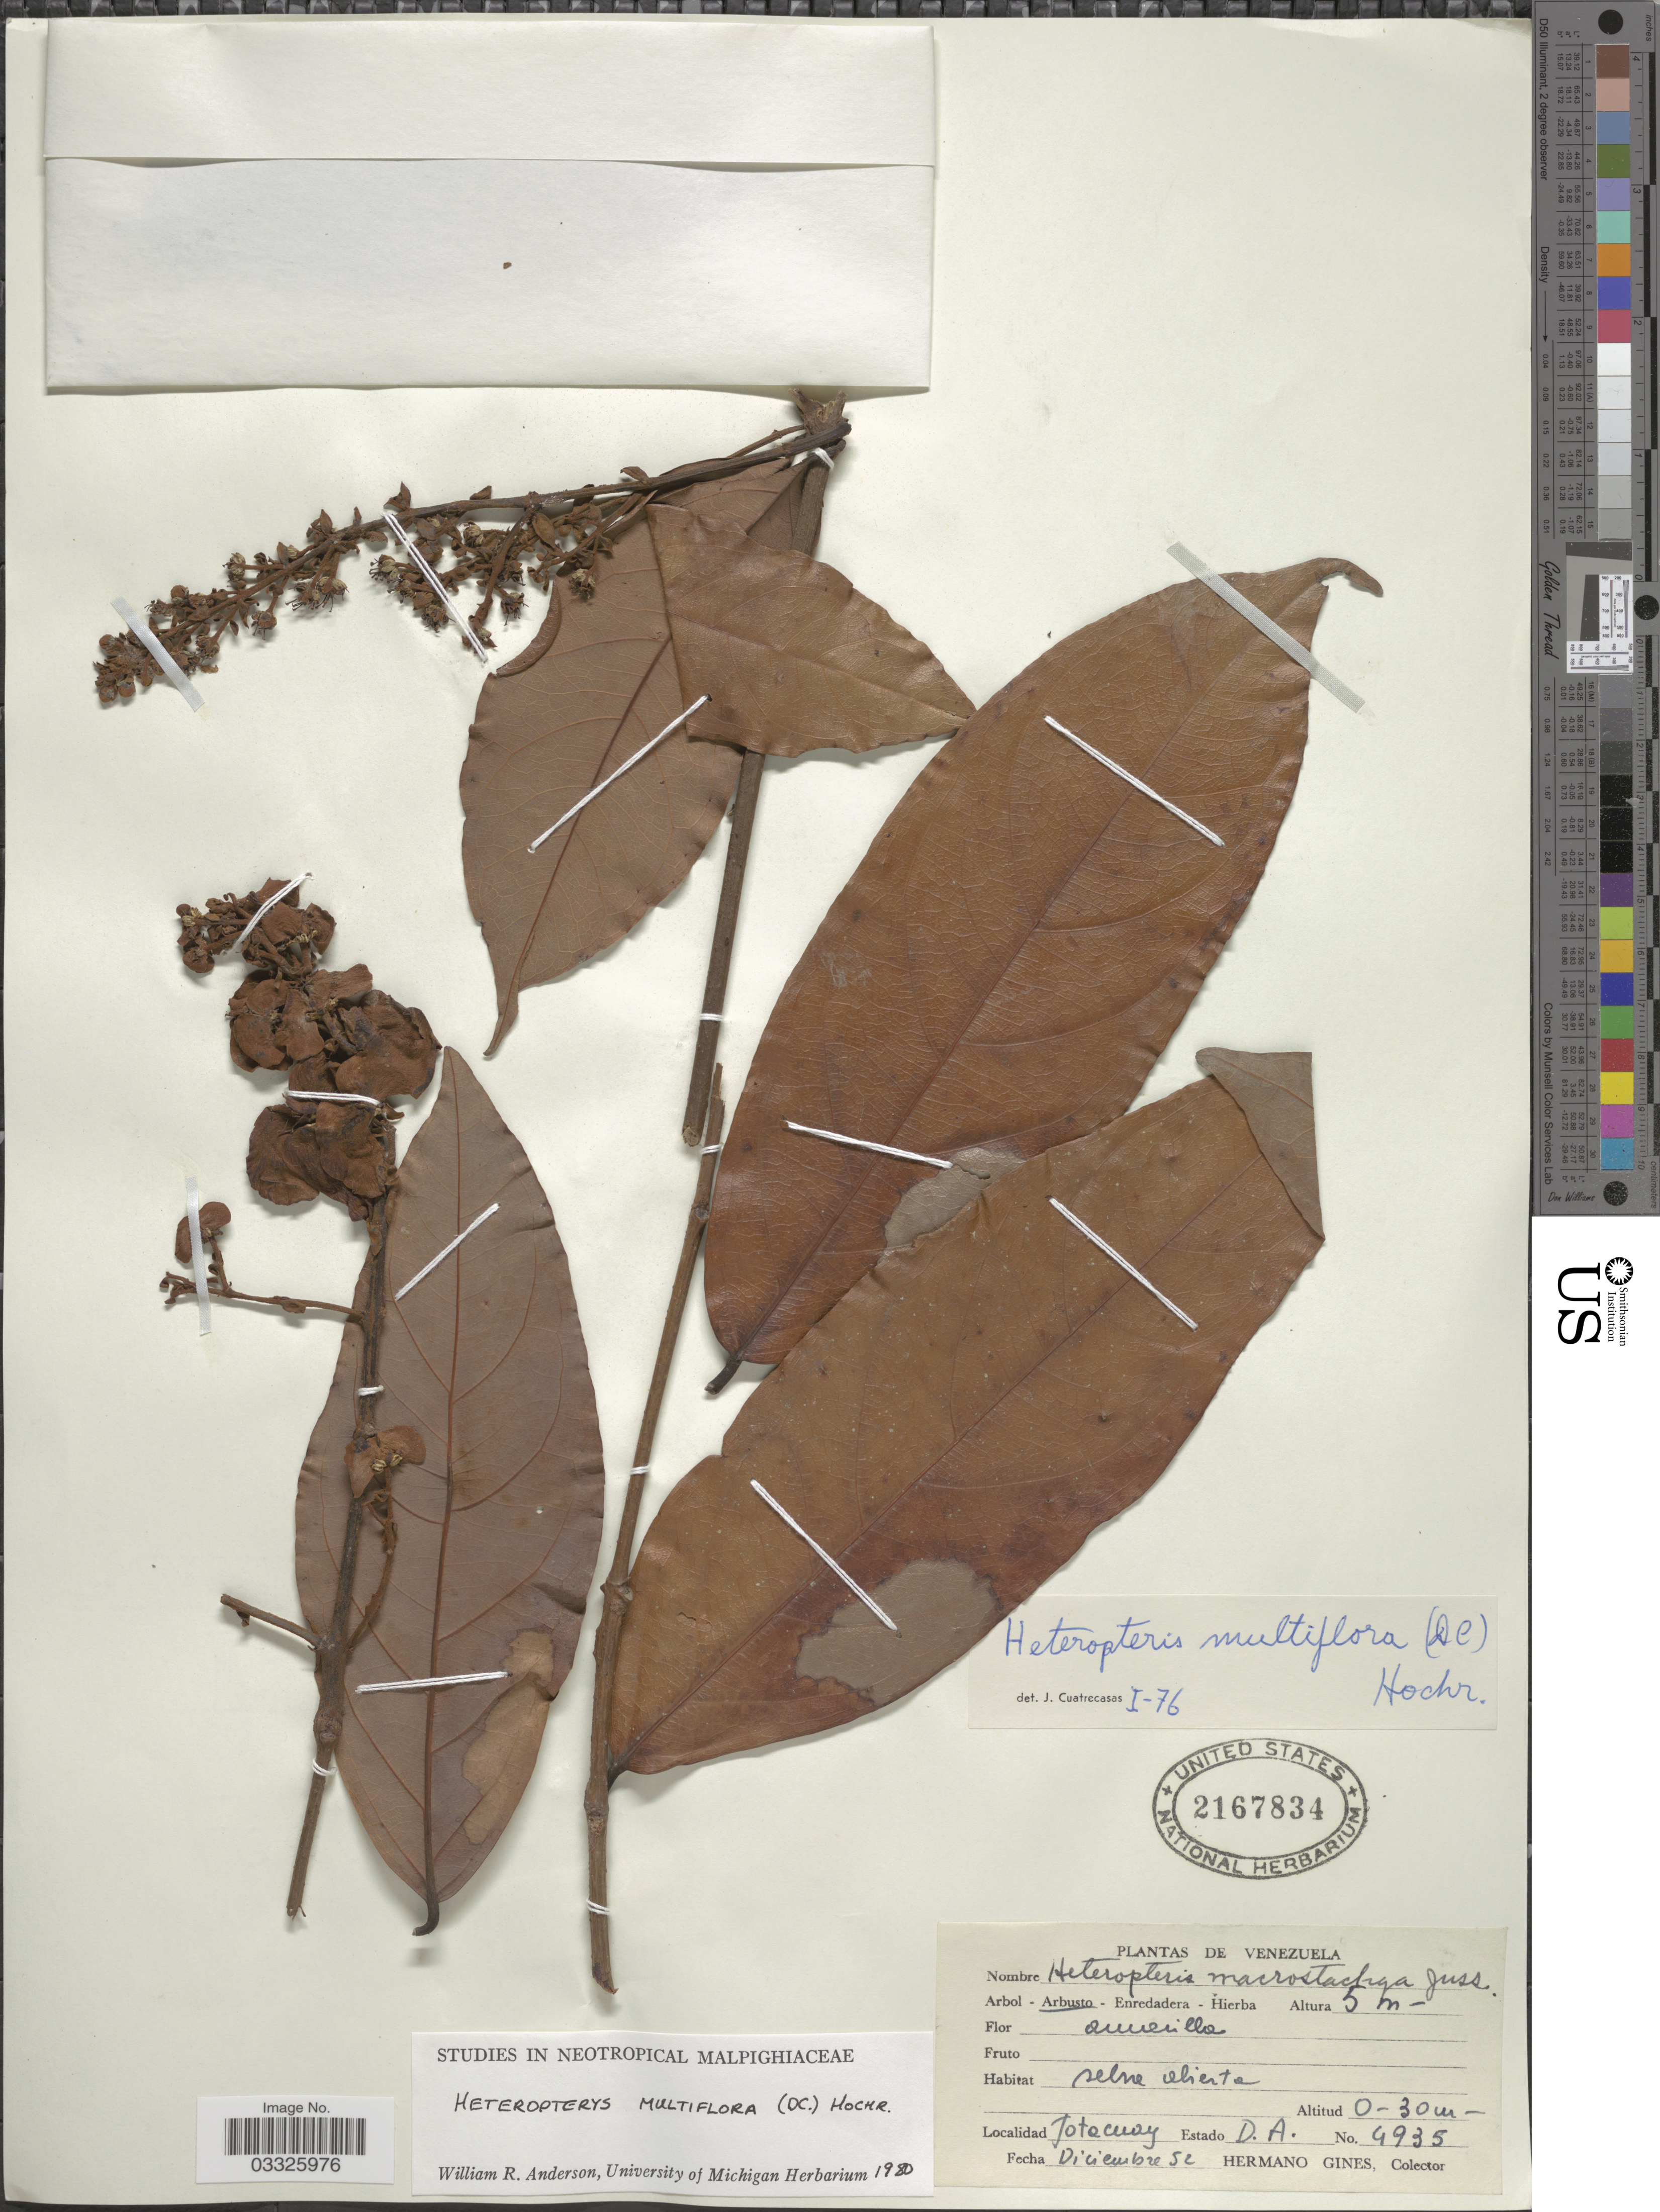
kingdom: Plantae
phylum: Tracheophyta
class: Magnoliopsida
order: Malpighiales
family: Malpighiaceae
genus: Heteropterys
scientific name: Heteropterys leona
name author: (Cav.) Exell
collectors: Bro. Gines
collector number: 4935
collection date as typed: Transcribed d/m/y: /12/52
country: Venezuela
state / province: Delta Amacuro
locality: Jotacuay, Estado D.A. [State of Delta Amacuro]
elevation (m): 0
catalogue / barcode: US 2167834